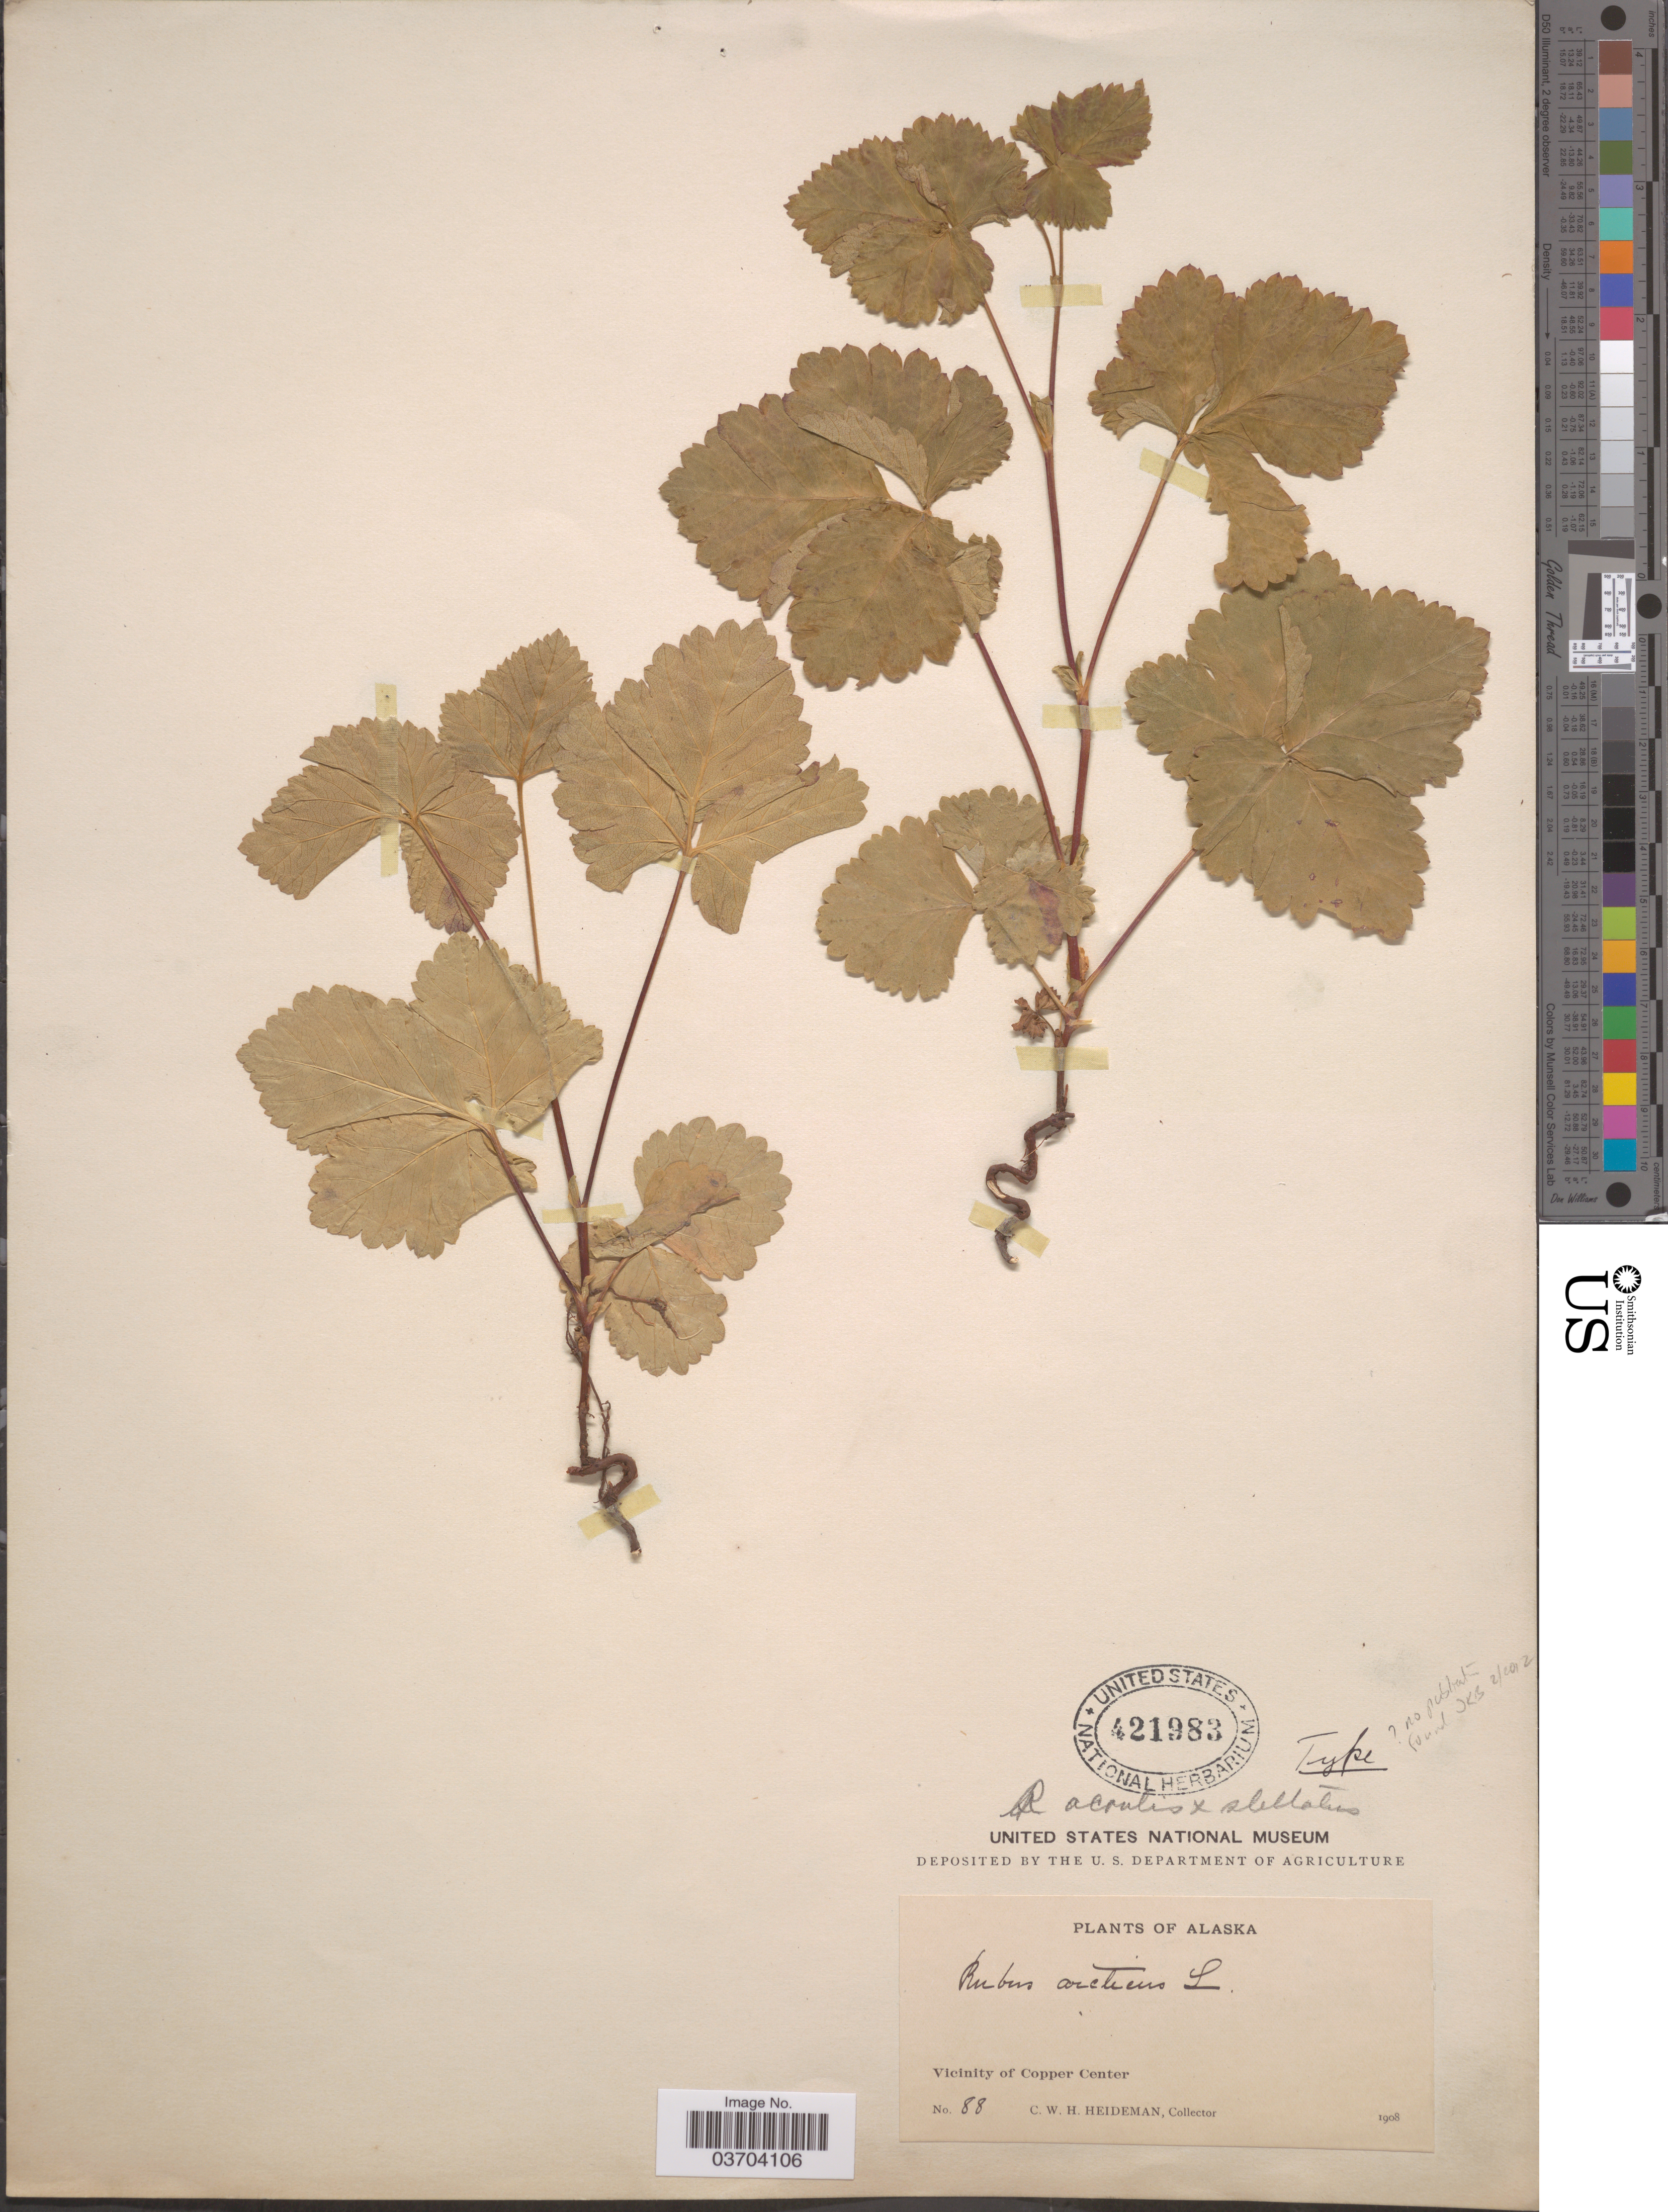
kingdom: Plantae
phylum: Tracheophyta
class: Magnoliopsida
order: Rosales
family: Rosaceae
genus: Rubus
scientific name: Rubus arcticus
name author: L.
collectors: C. Heideman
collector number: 88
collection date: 1908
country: United States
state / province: Alaska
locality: Vicinity of Copper Center.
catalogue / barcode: US 421983